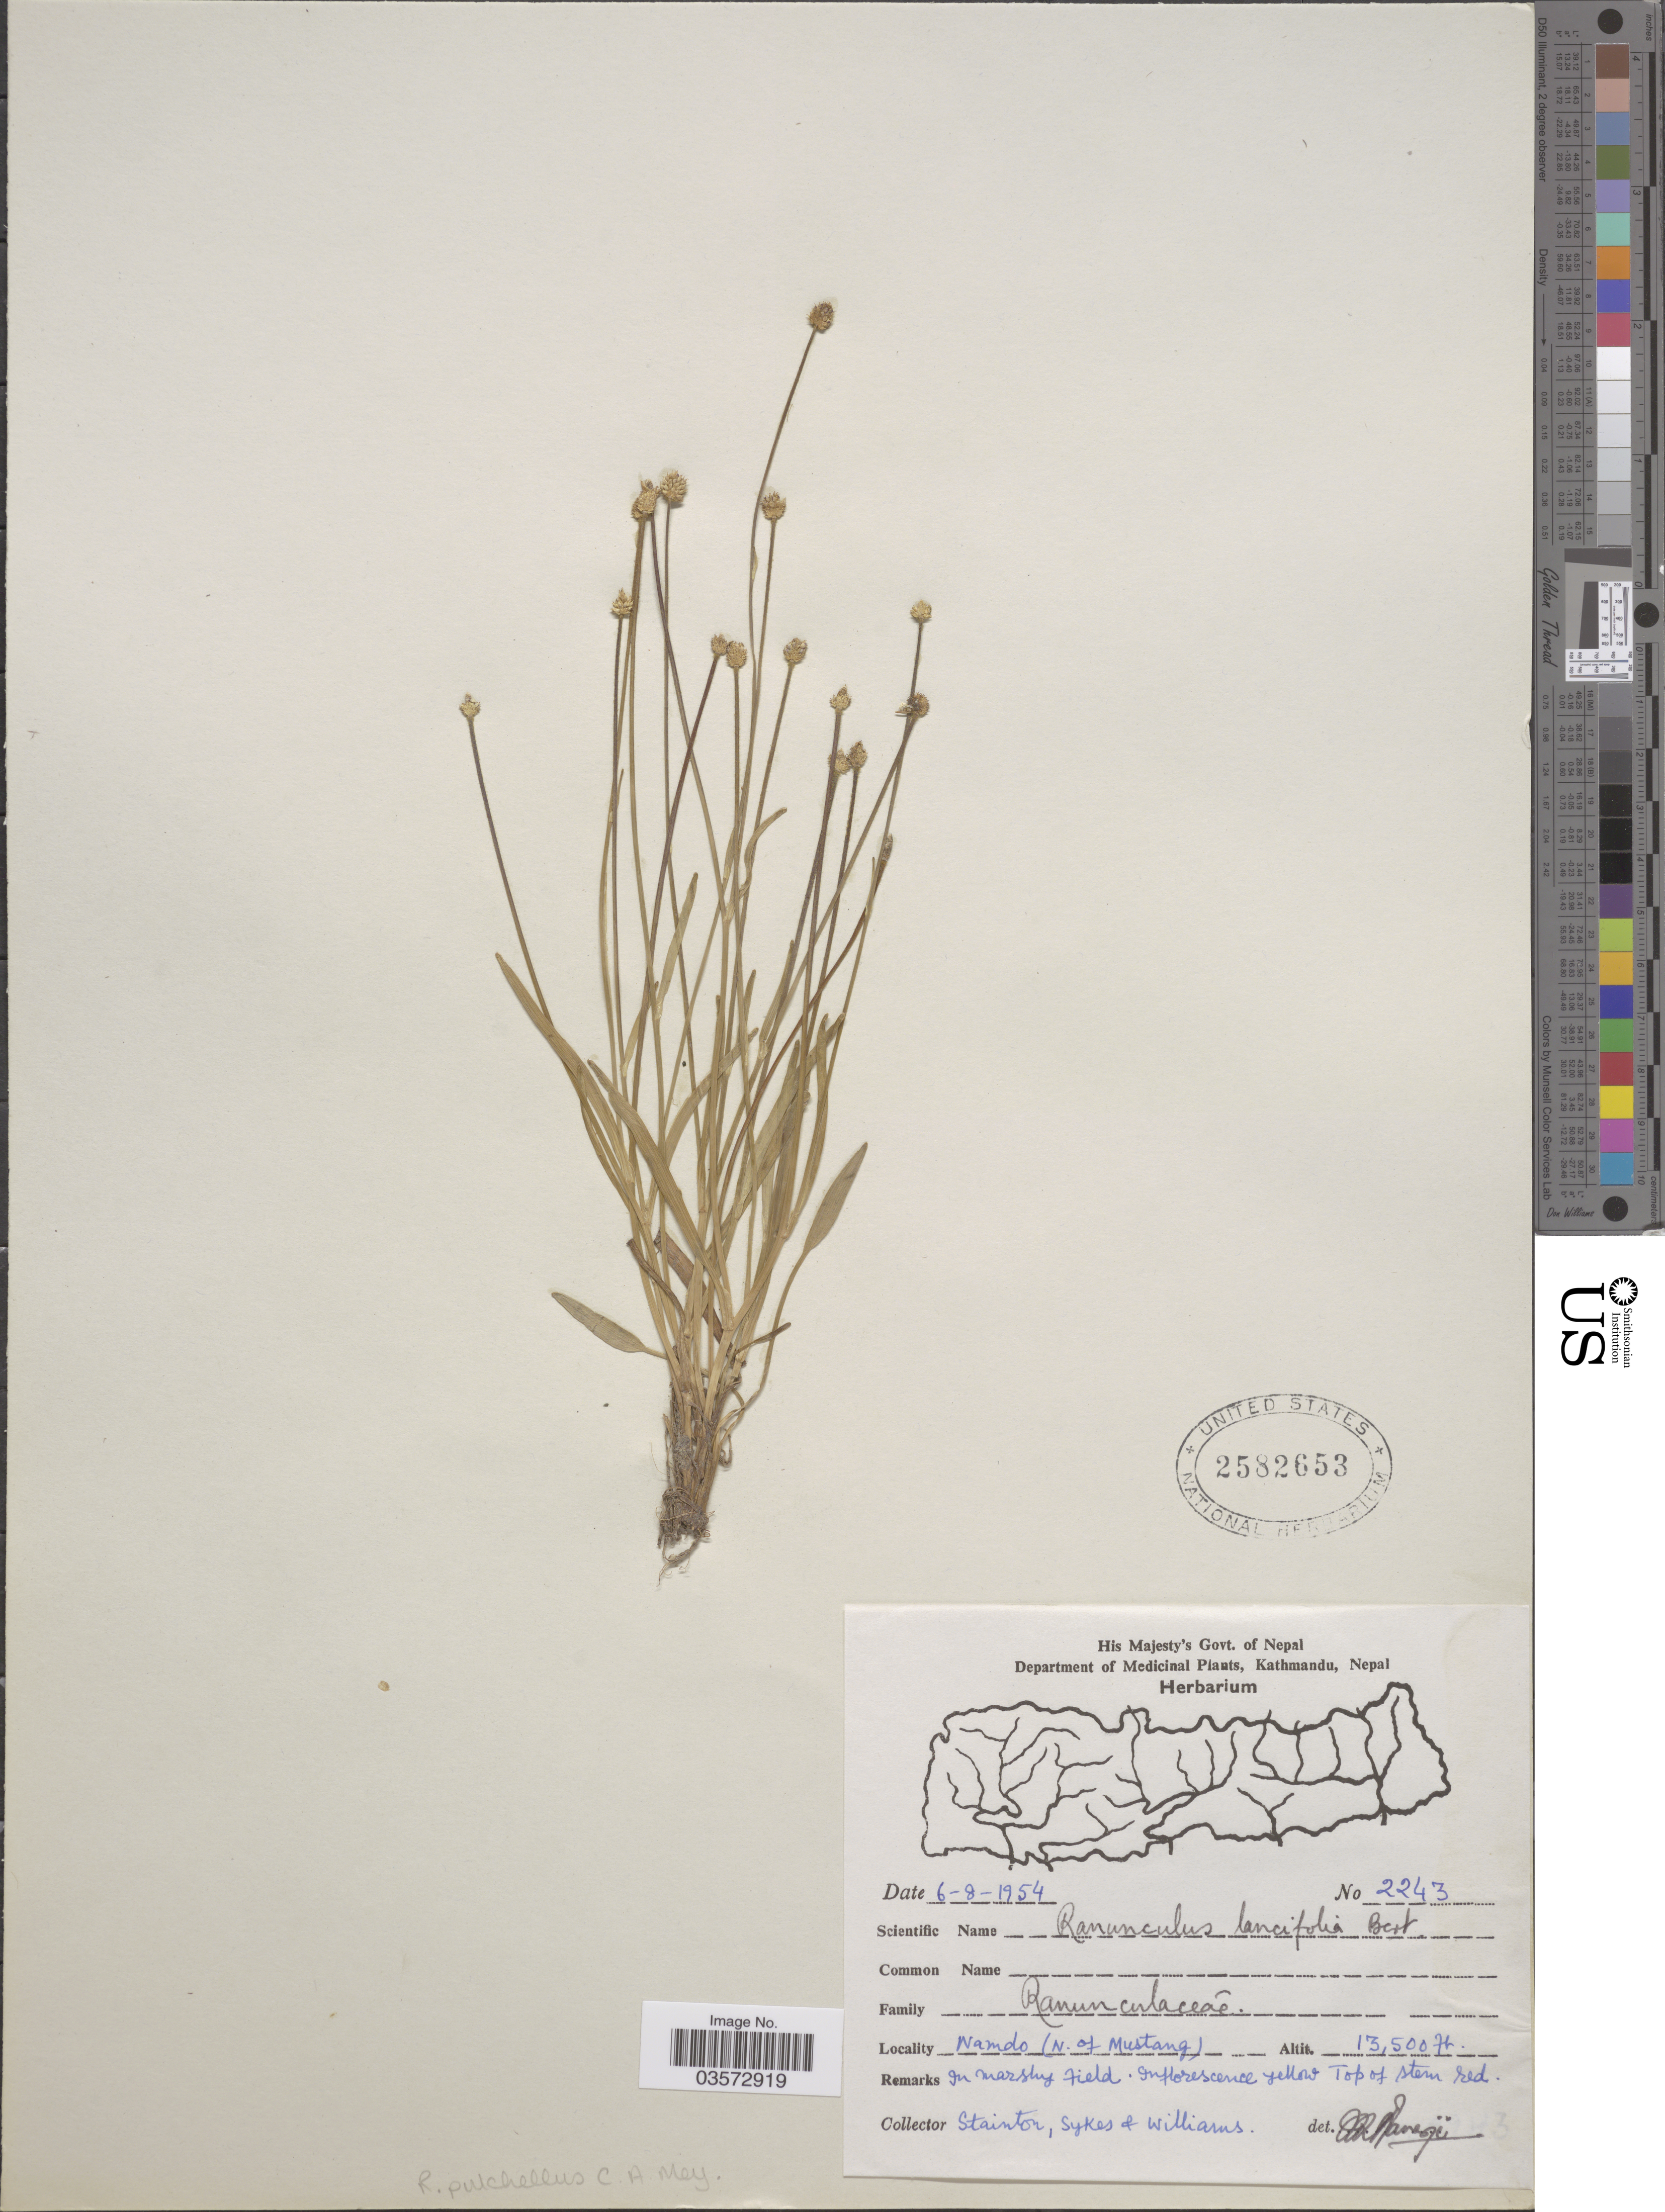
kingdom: Plantae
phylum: Tracheophyta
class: Magnoliopsida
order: Ranunculales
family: Ranunculaceae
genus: Ranunculus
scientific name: Ranunculus pulchellus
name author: Ledeb. ex Spreng.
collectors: -. Stainton, Sykes, -- & -- Williams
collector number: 2243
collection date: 1954-08-06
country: Nepal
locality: Namdo (N. of Mustang).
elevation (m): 4115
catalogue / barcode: US 2582653